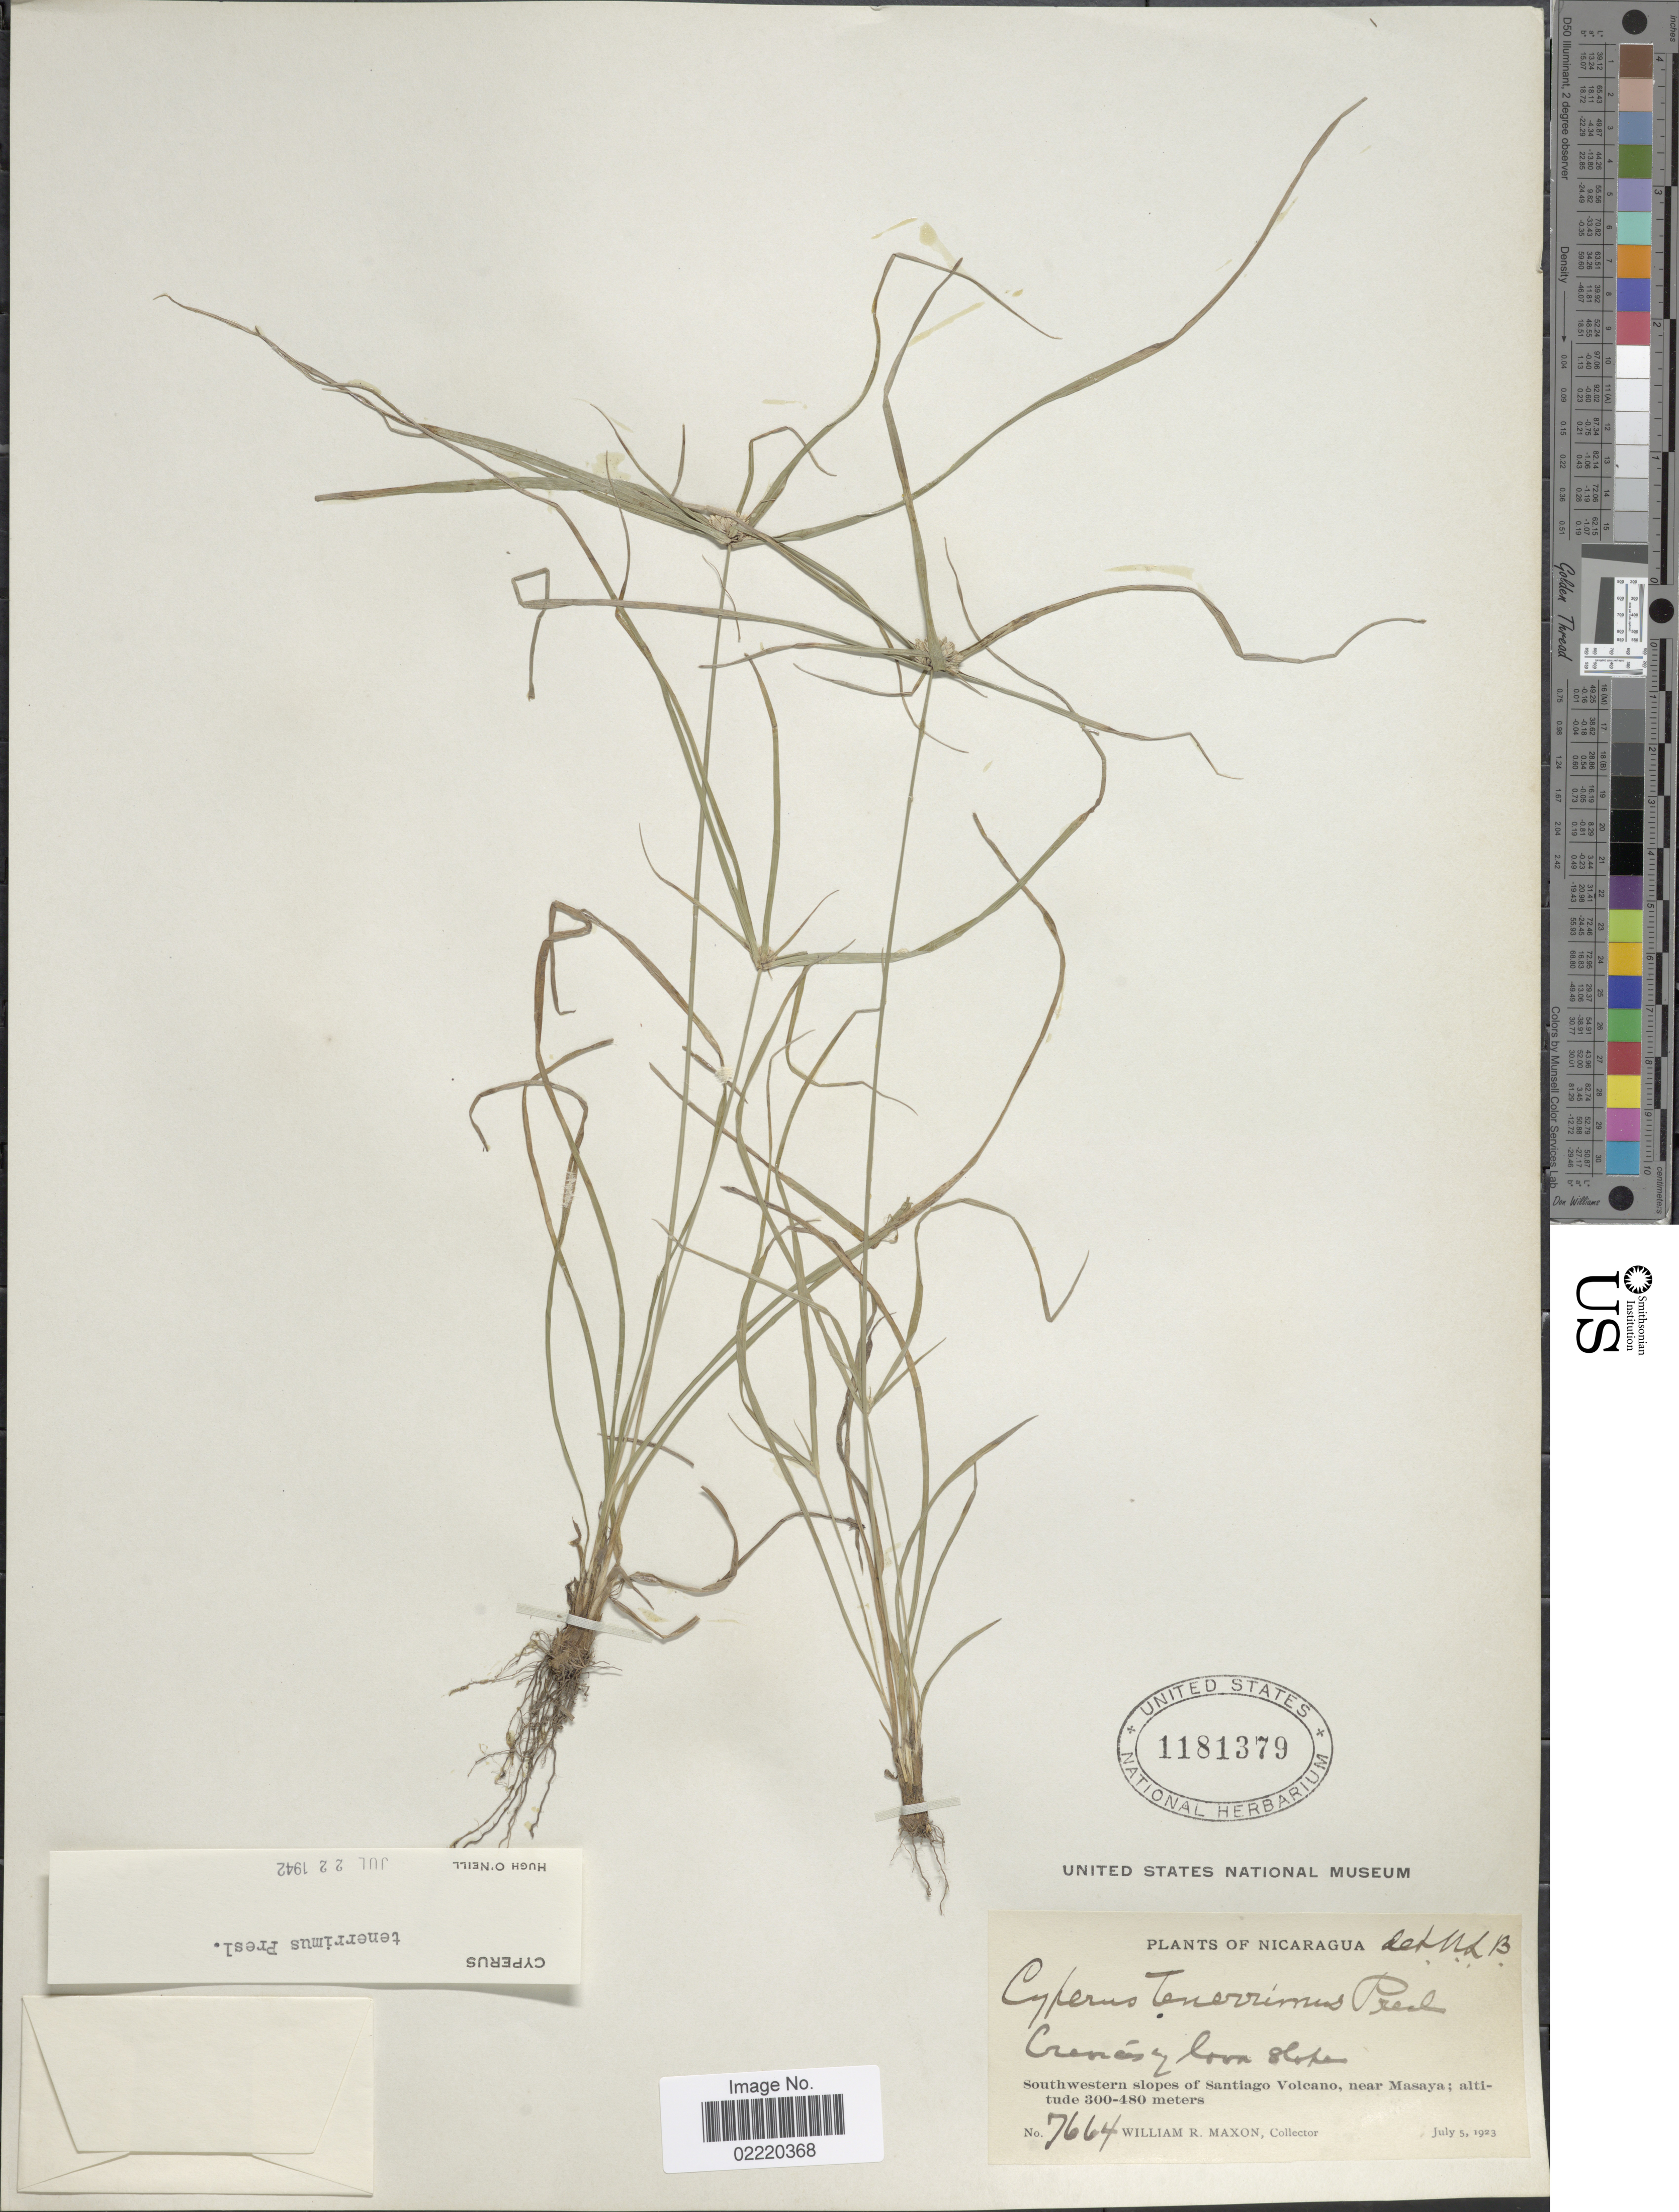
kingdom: Plantae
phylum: Tracheophyta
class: Liliopsida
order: Poales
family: Cyperaceae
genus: Cyperus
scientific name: Cyperus tenerrimus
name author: J. Presl & C. Presl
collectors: W. R. Maxon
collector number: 7664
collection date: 1923-07-05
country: Nicaragua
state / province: Masaya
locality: Crevices of lava slope. Southwestern slopes of Santiago Volcano, near Masaya.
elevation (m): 300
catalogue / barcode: US 1181379